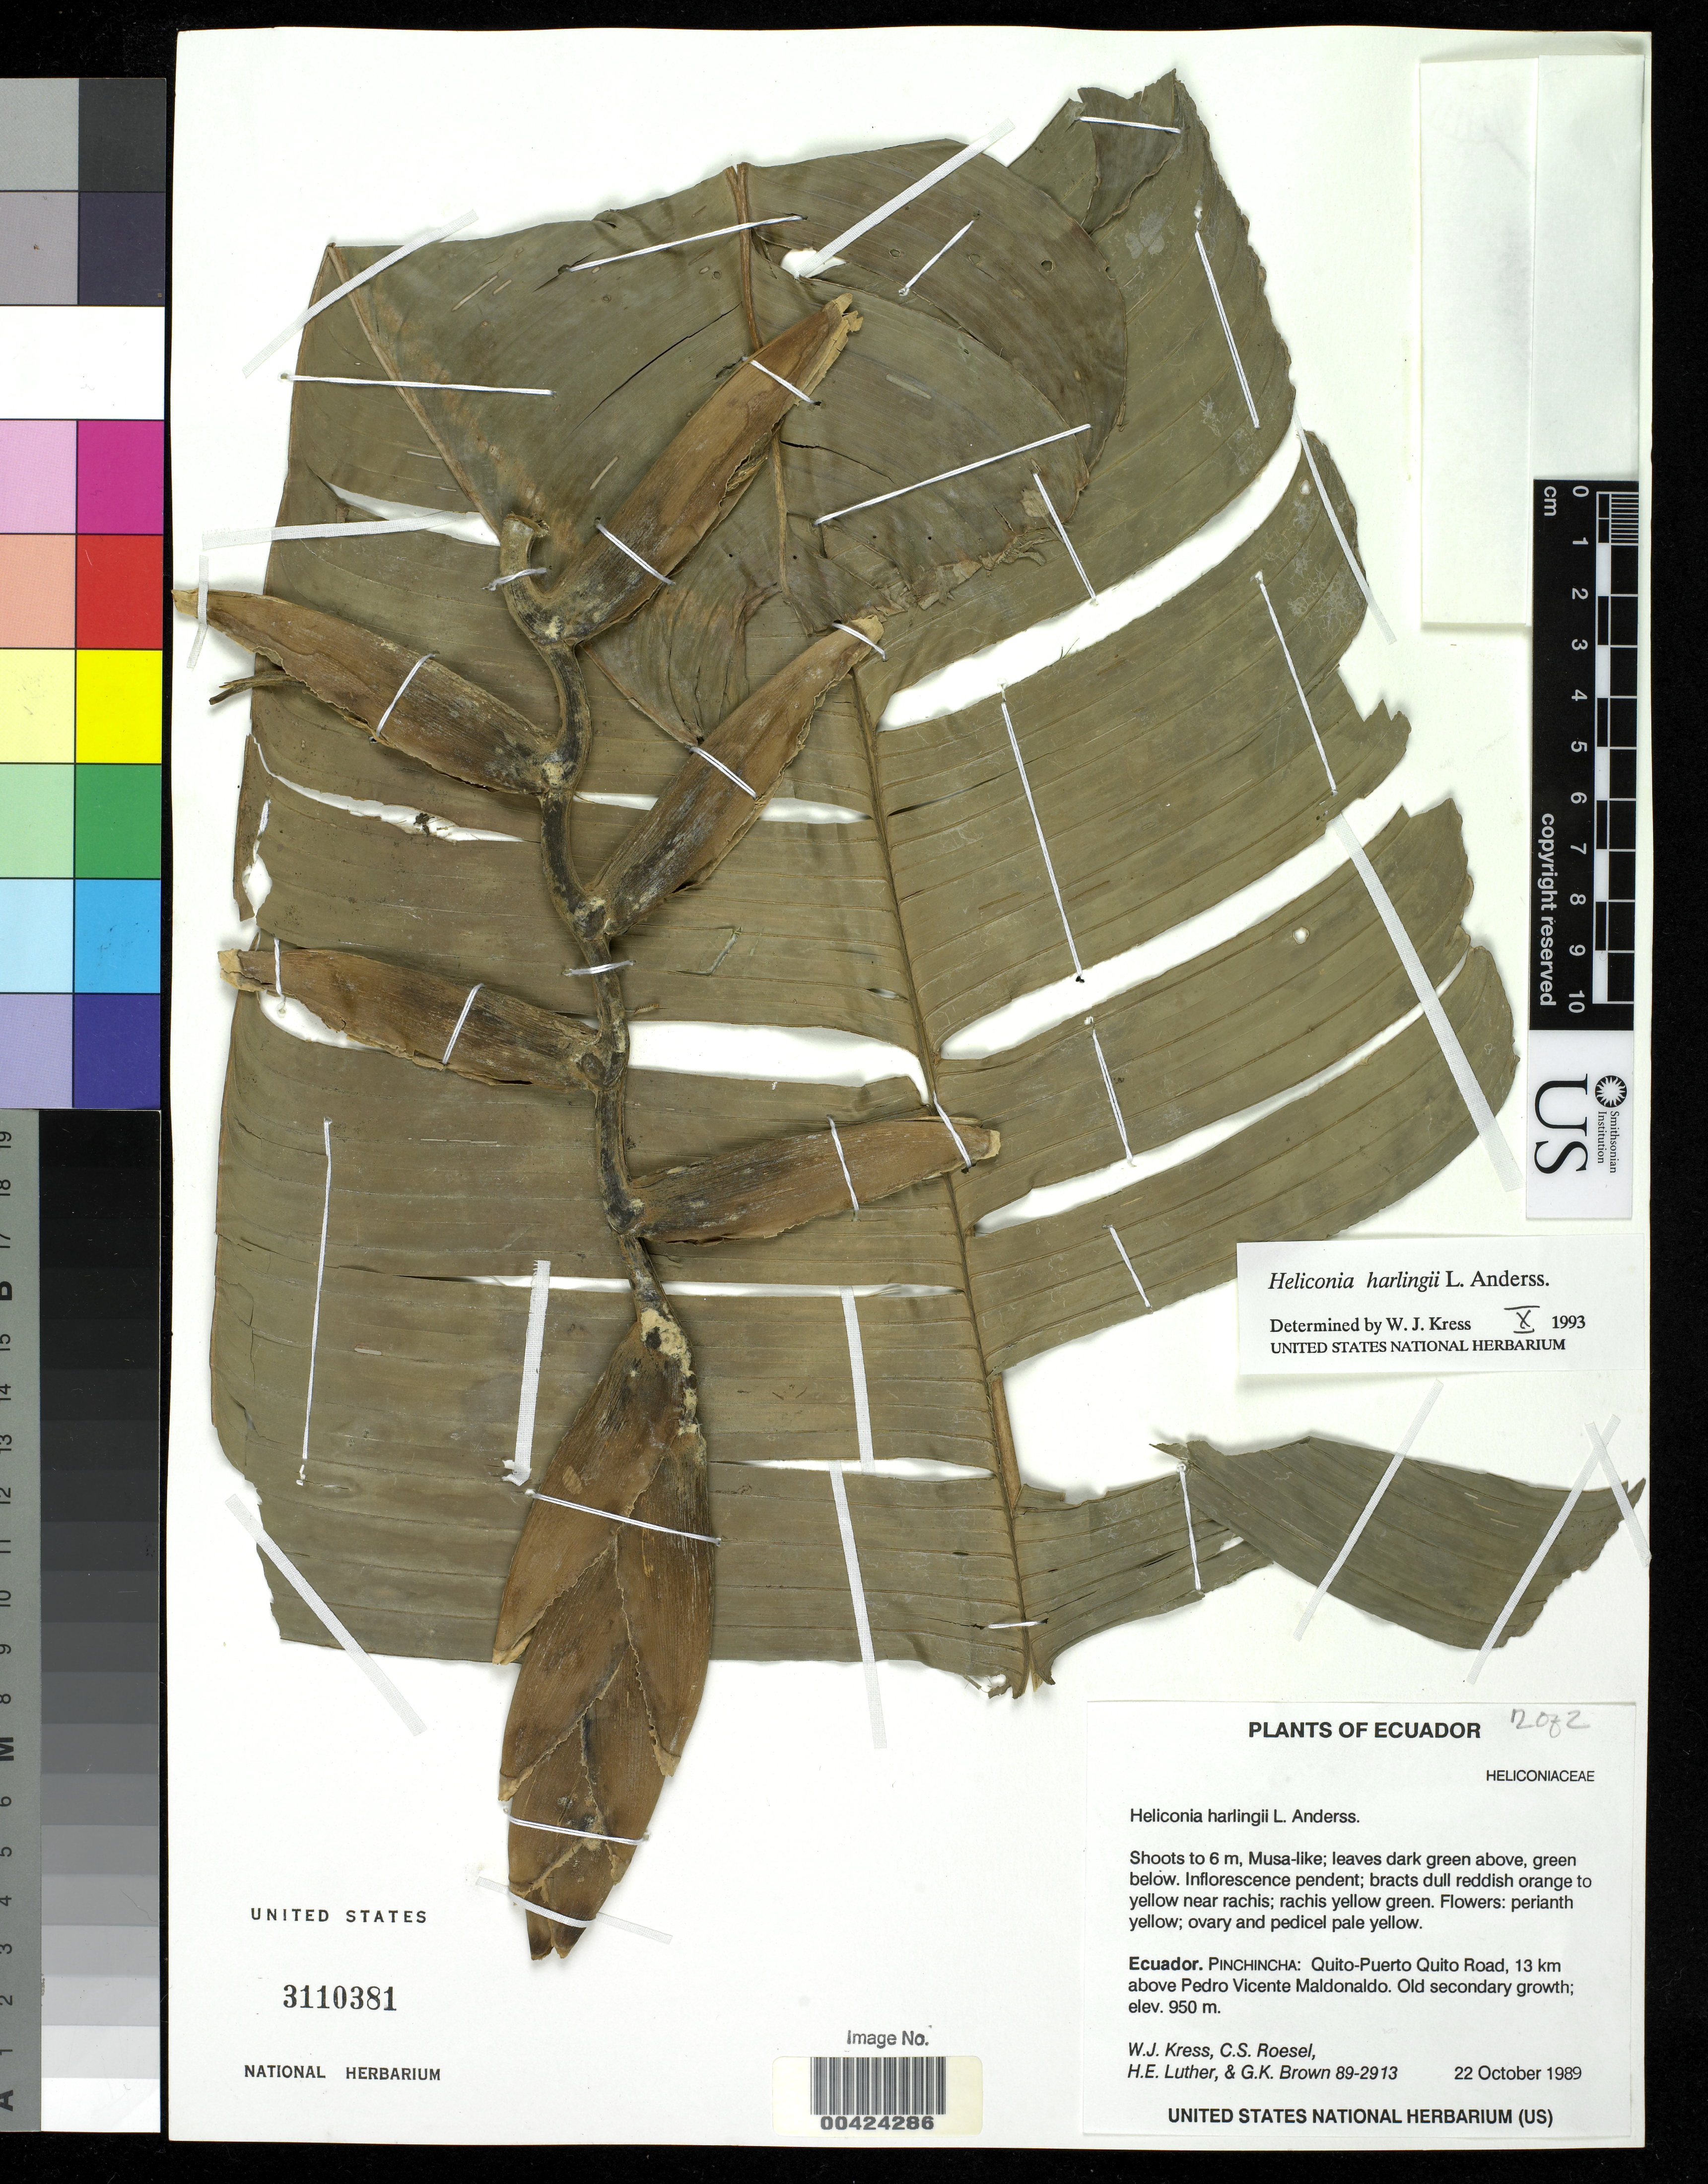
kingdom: Plantae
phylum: Tracheophyta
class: Liliopsida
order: Zingiberales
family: Heliconiaceae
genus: Heliconia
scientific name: Heliconia harlingii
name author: L. Andersson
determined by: Kress, W. J., (US), Smithsonian Institution - National Museum of Natural History (UNITED STATES)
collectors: W. J. Kress, C. S. Roesel, Harry E. Luther & G. K. Brown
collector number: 89-2913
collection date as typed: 22 Oct 1989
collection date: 1989-10-22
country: Ecuador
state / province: Pichincha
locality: Quito - Puerto quito road., 13 km above Pedro vicente maldonaldo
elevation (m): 950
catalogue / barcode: US 3110381